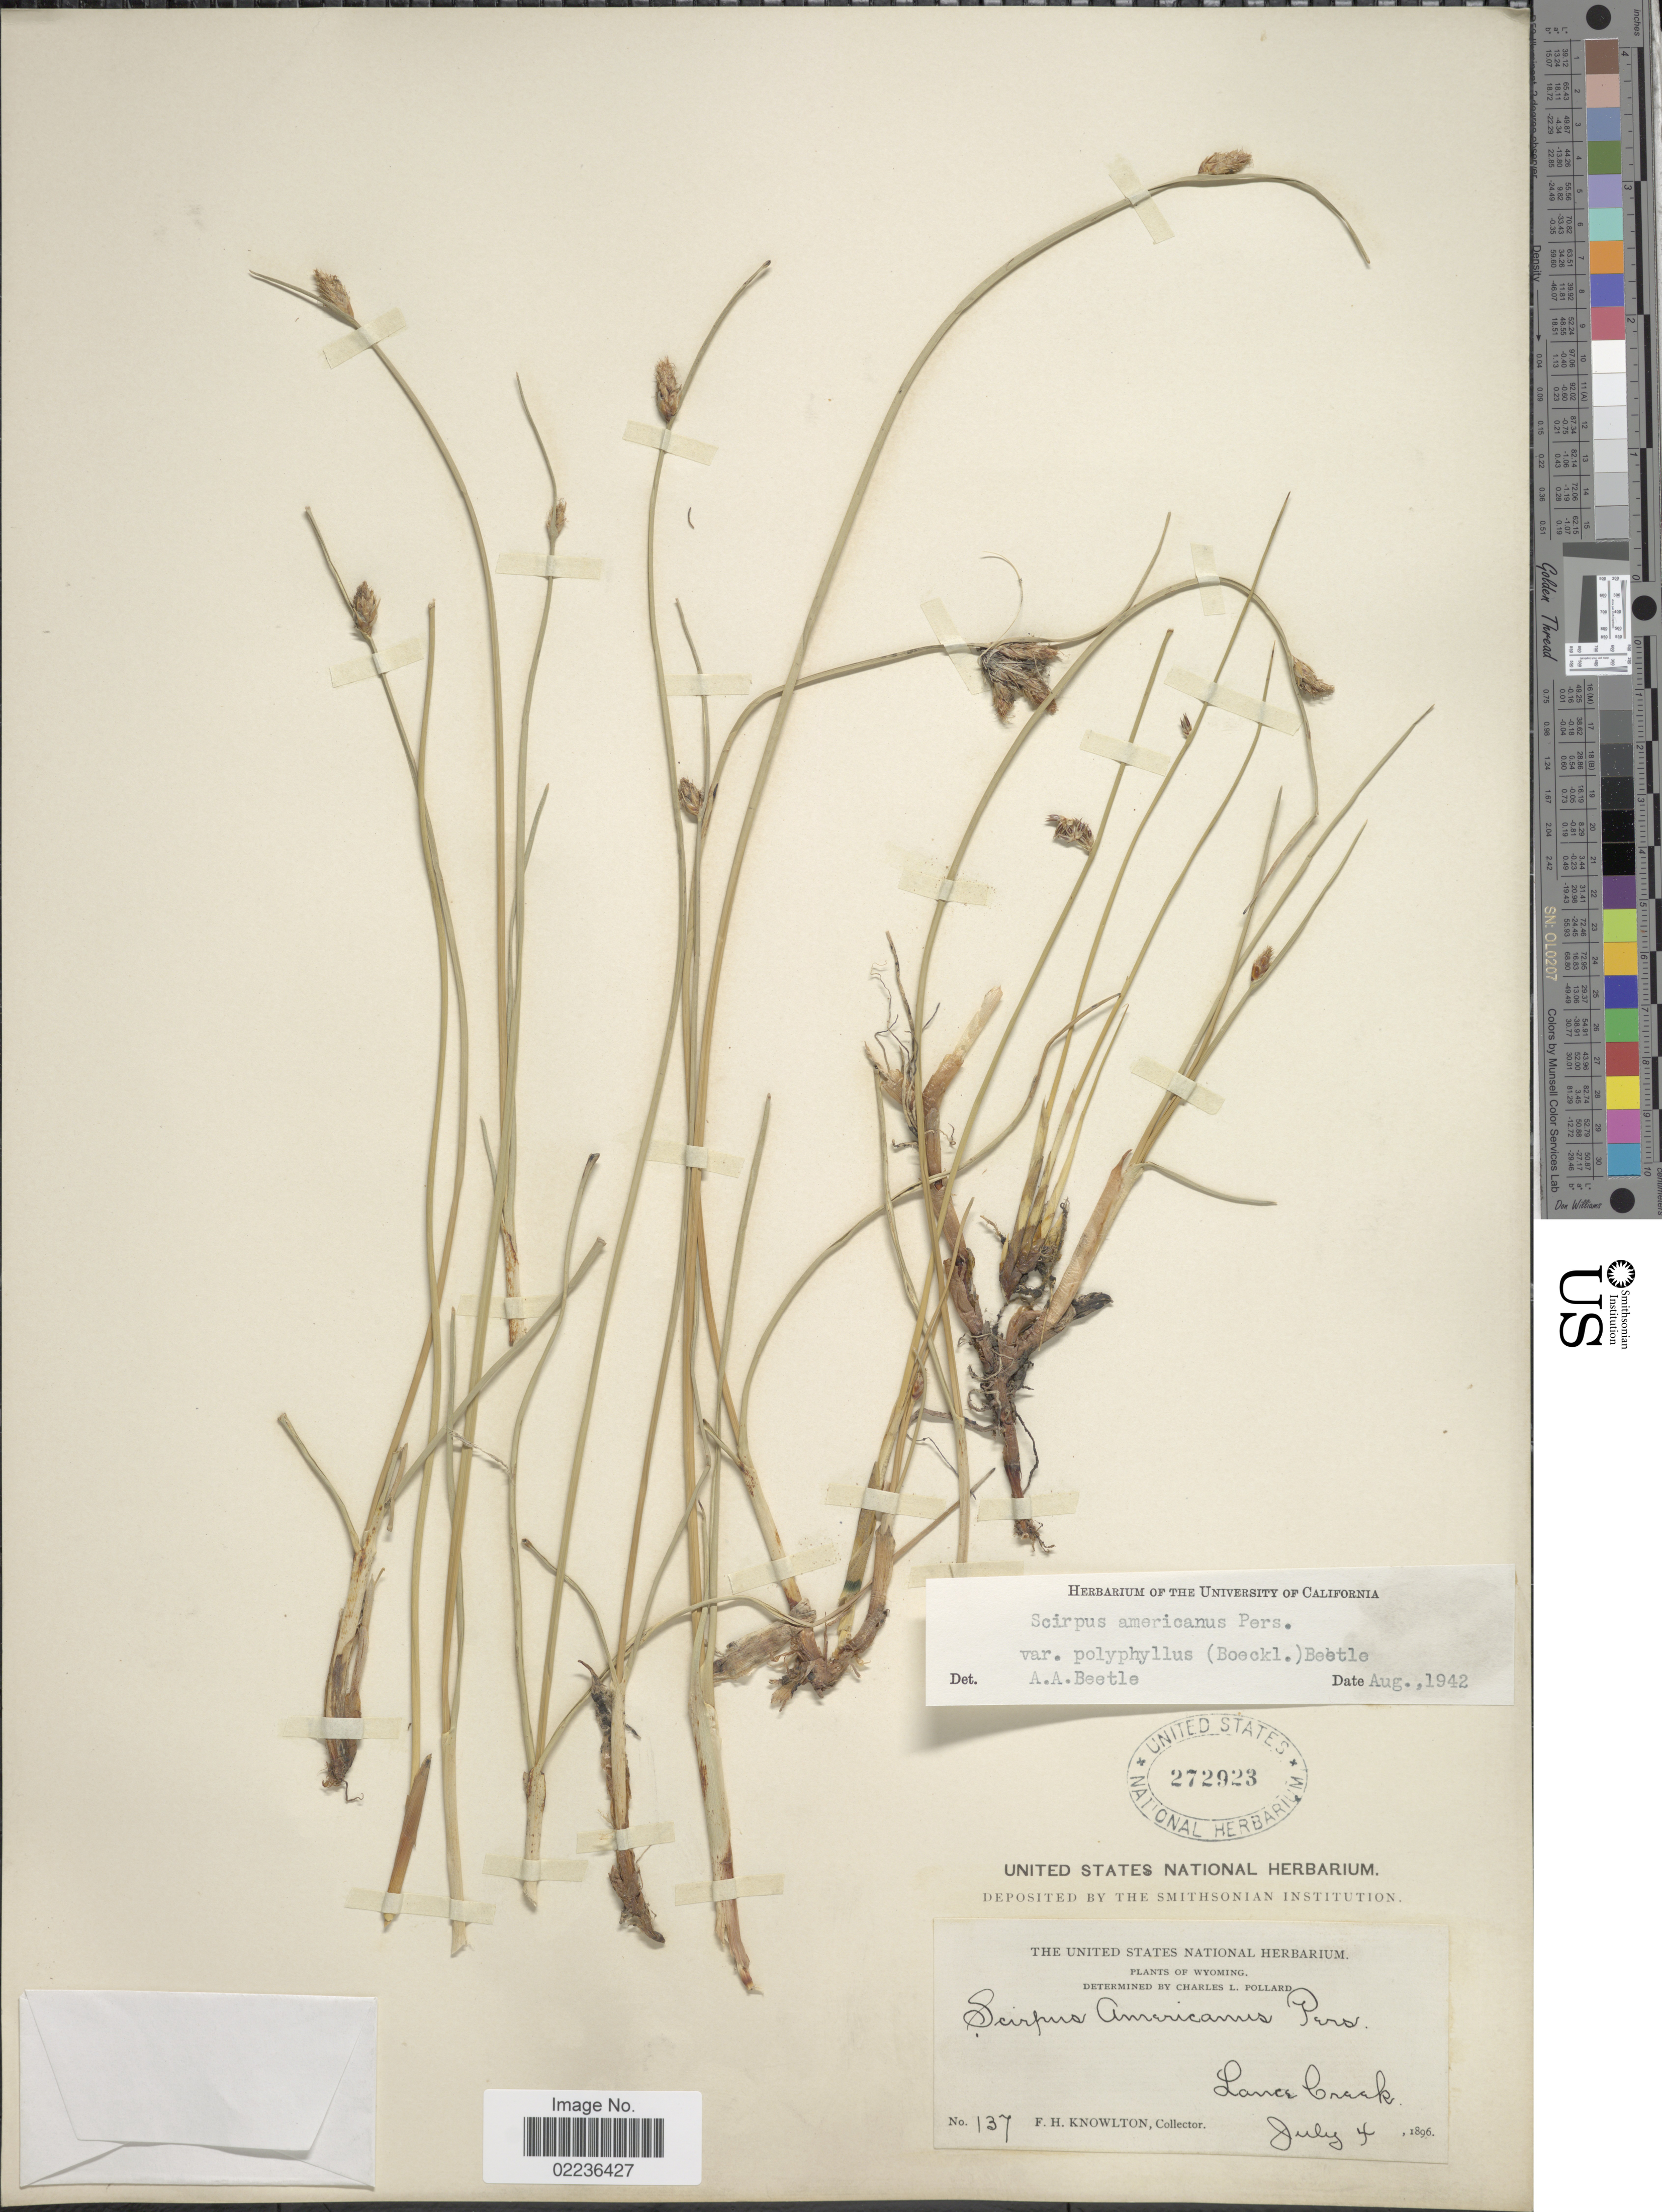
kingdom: Plantae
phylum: Tracheophyta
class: Liliopsida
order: Poales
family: Cyperaceae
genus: Schoenoplectus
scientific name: Schoenoplectus pungens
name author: (Vahl) Palla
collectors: F. H. Knowlton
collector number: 137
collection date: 1896-07-04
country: United States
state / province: Wyoming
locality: Lance Creek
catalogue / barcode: US 272923